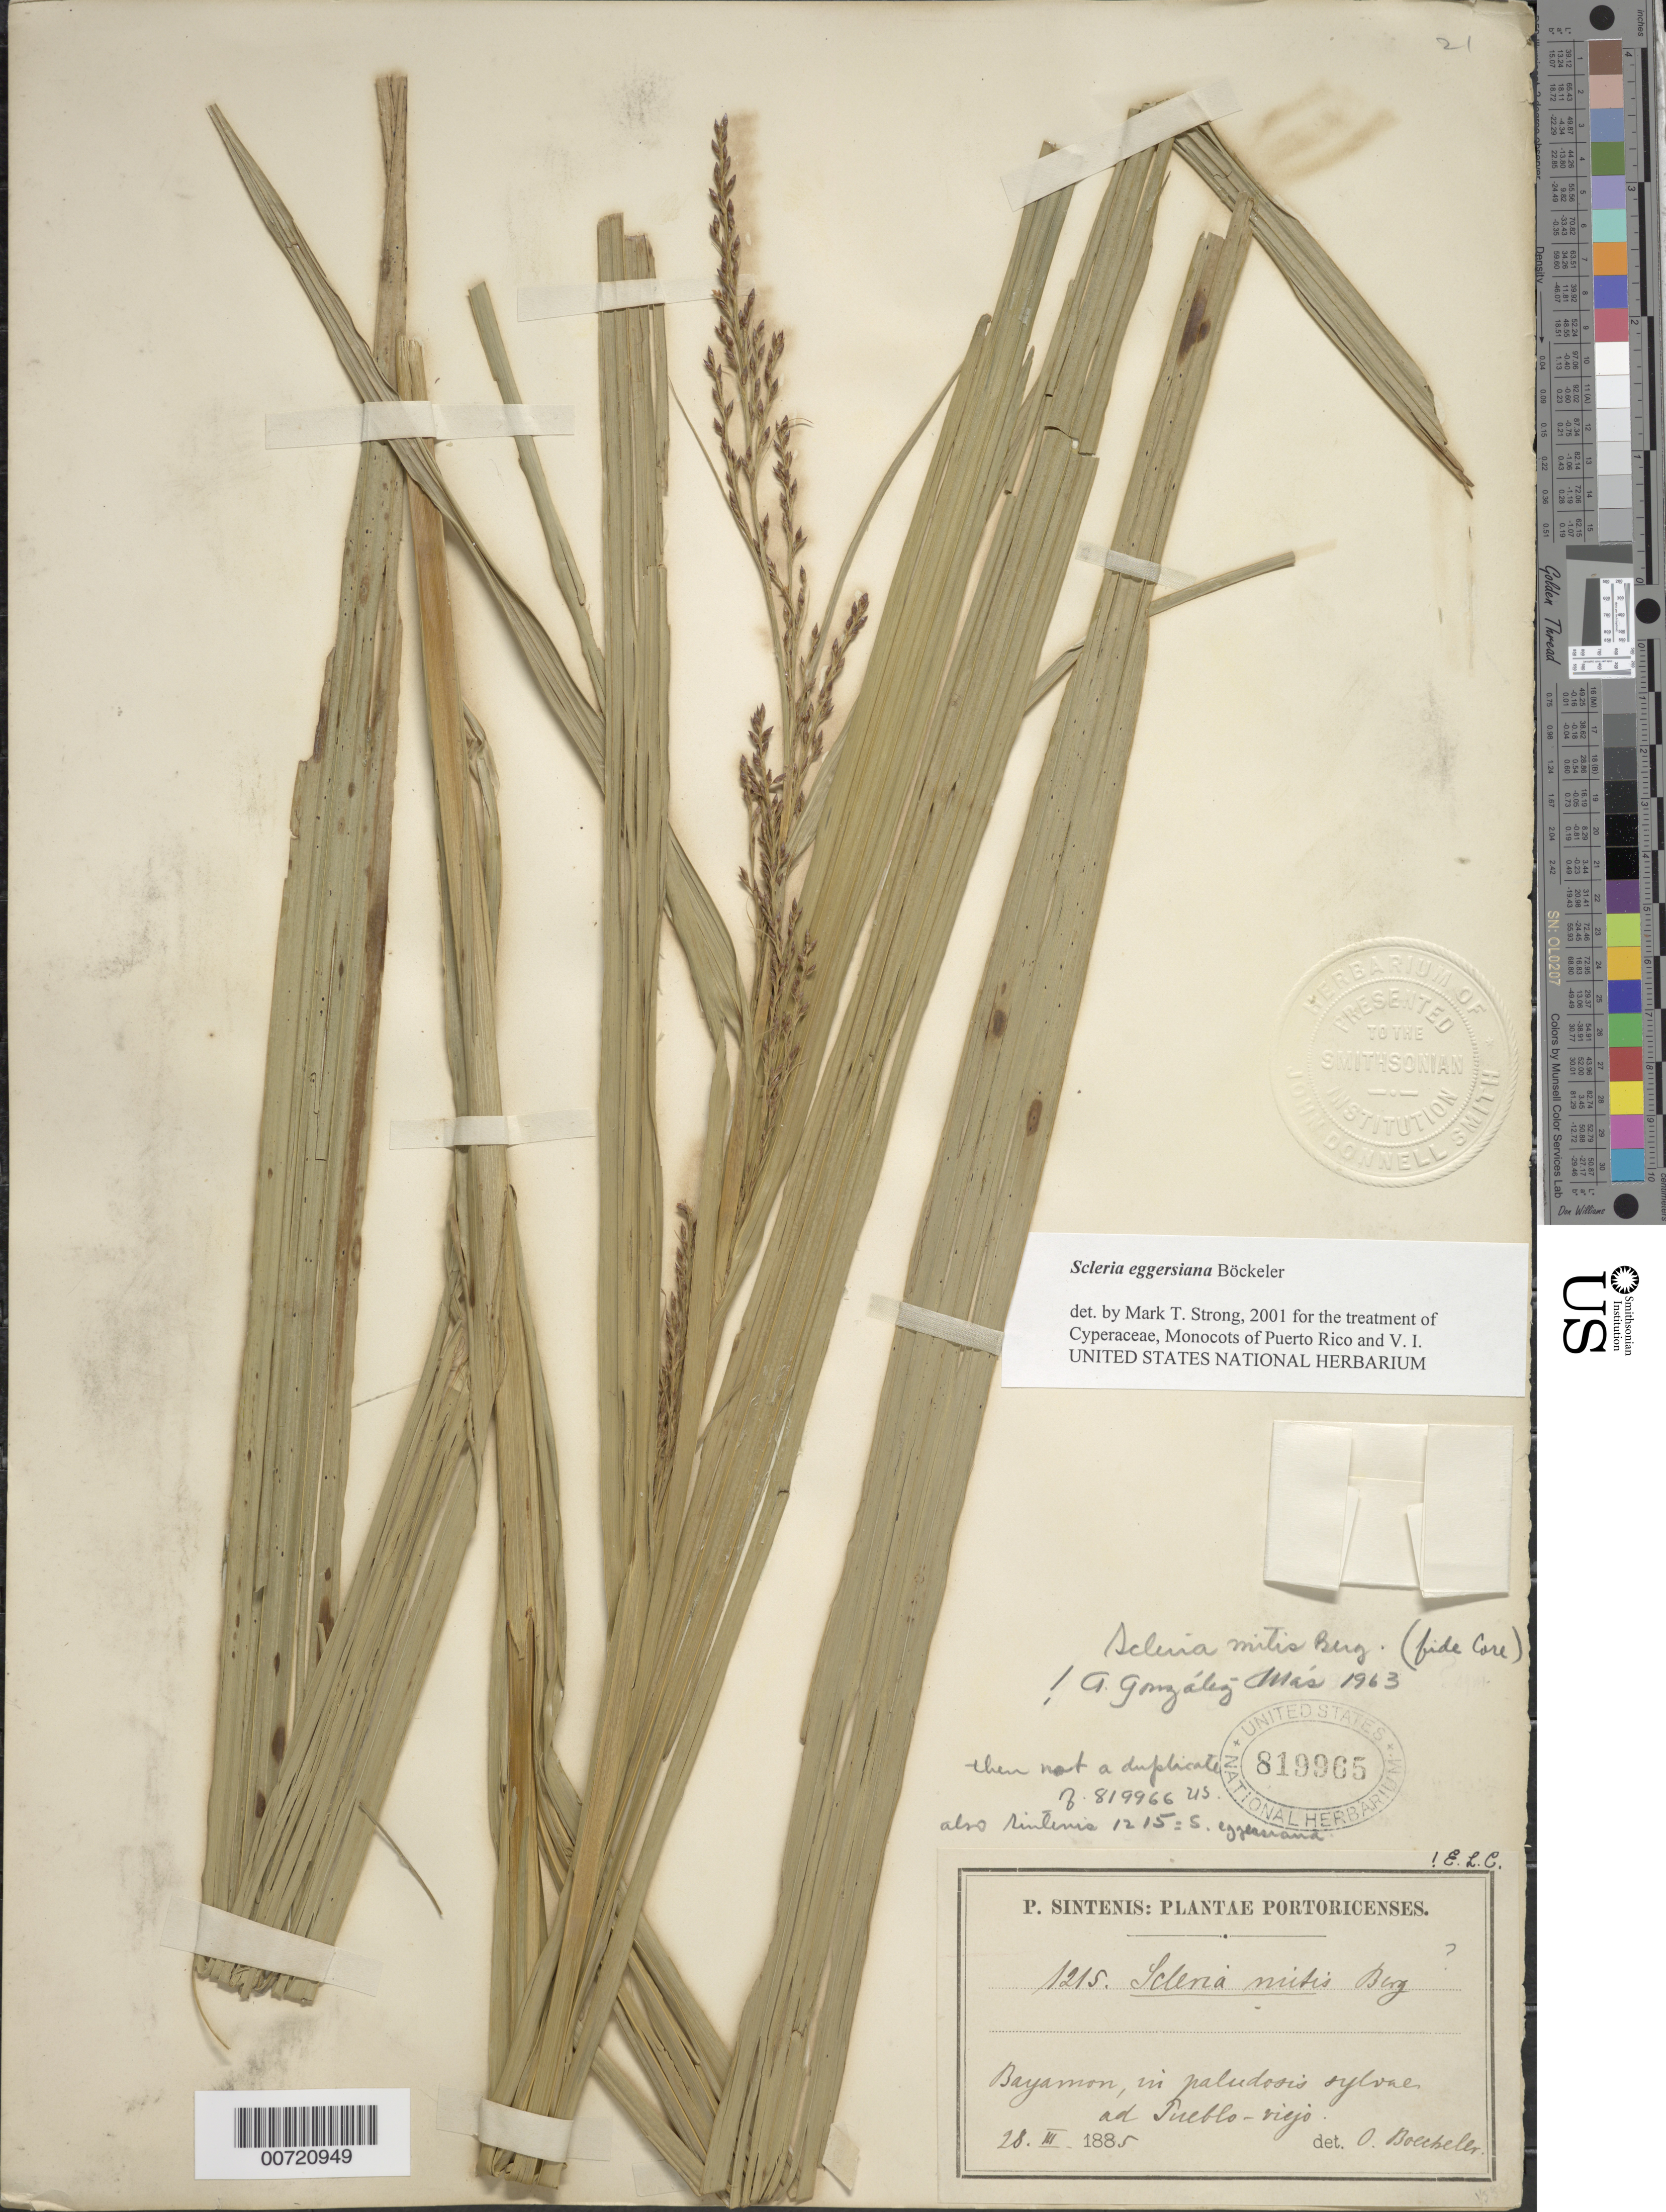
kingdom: Plantae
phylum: Tracheophyta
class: Liliopsida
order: Poales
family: Cyperaceae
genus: Scleria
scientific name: Scleria eggersiana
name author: Boeckeler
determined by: Strong, M. T., (US), Smithsonian Institution - National Museum of Natural History (UNITED STATES)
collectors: P. Sintenis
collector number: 1215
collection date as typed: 28 Mar 1885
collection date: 1885-03-28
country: Puerto Rico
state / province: Bayamón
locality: Bayamón.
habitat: In paludosis sylvae ad Pueblo-Viejo.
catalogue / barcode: US 819965